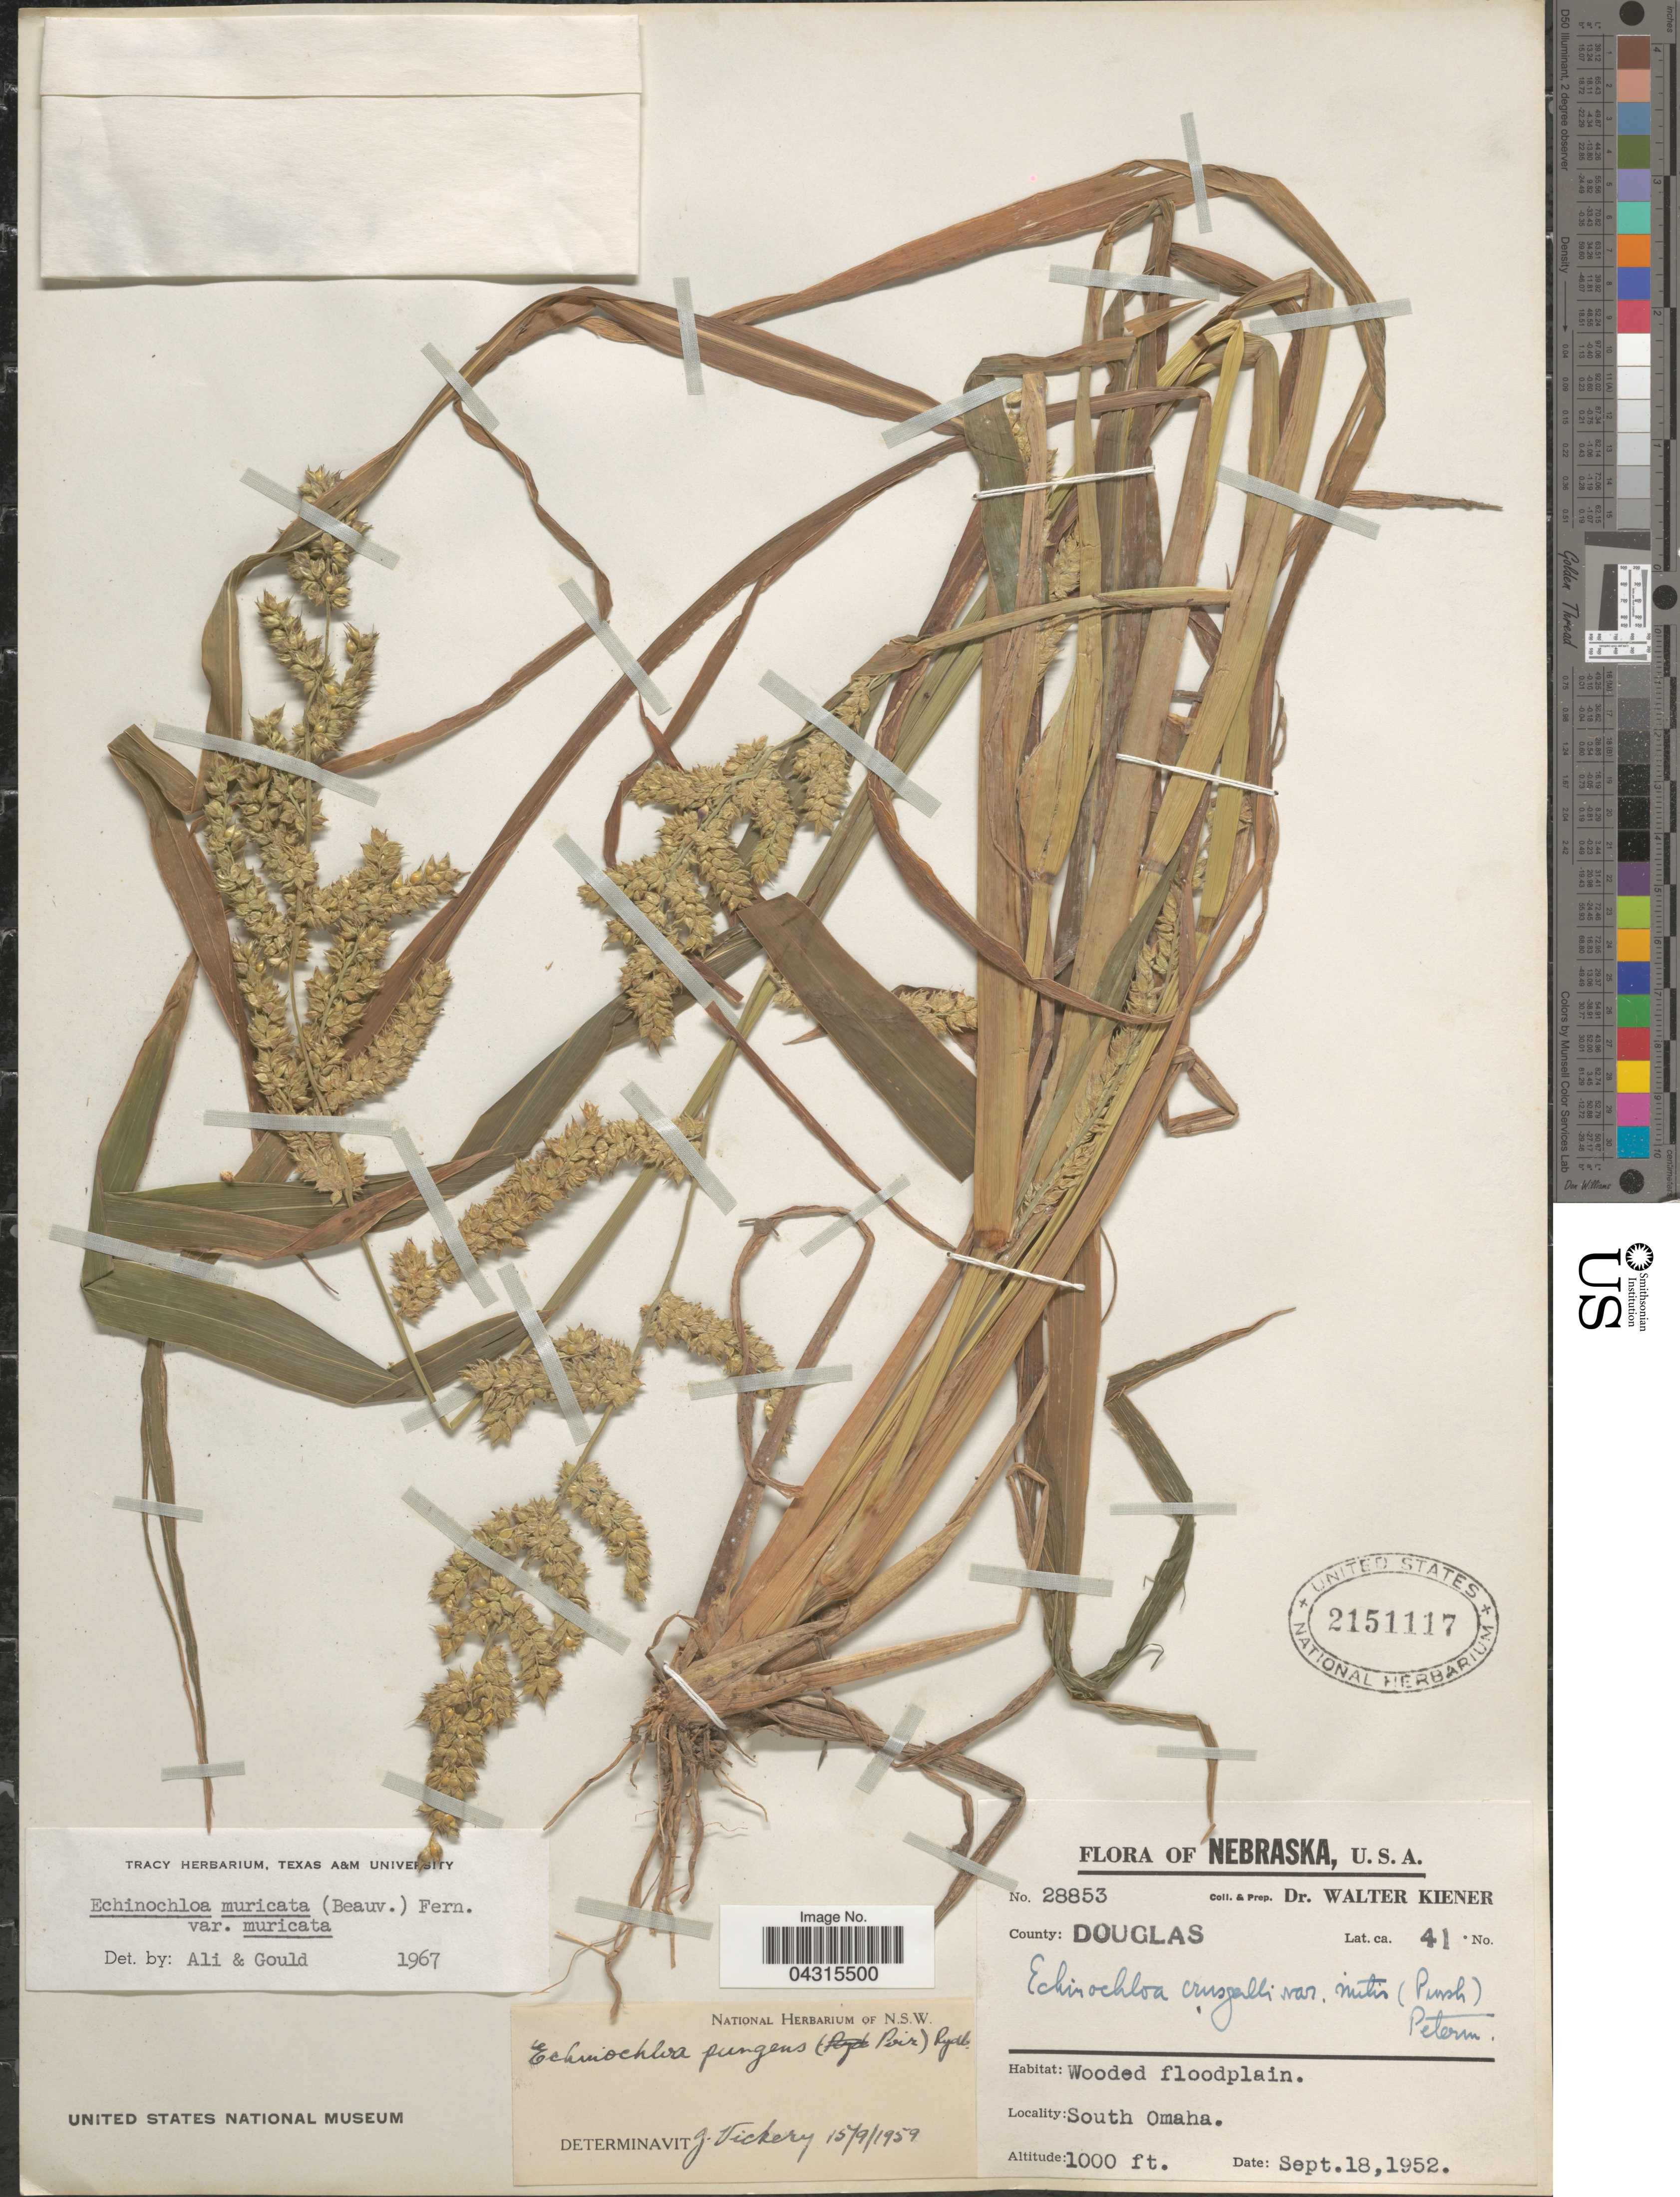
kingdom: Plantae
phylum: Tracheophyta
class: Liliopsida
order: Poales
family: Poaceae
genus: Echinochloa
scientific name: Echinochloa muricata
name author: (P. Beauv.) Fernald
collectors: W. Kiener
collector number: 28853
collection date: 1952-09-18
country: United States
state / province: Nebraska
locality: County: Douglas. South Omaha.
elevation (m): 305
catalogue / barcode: US 2151117